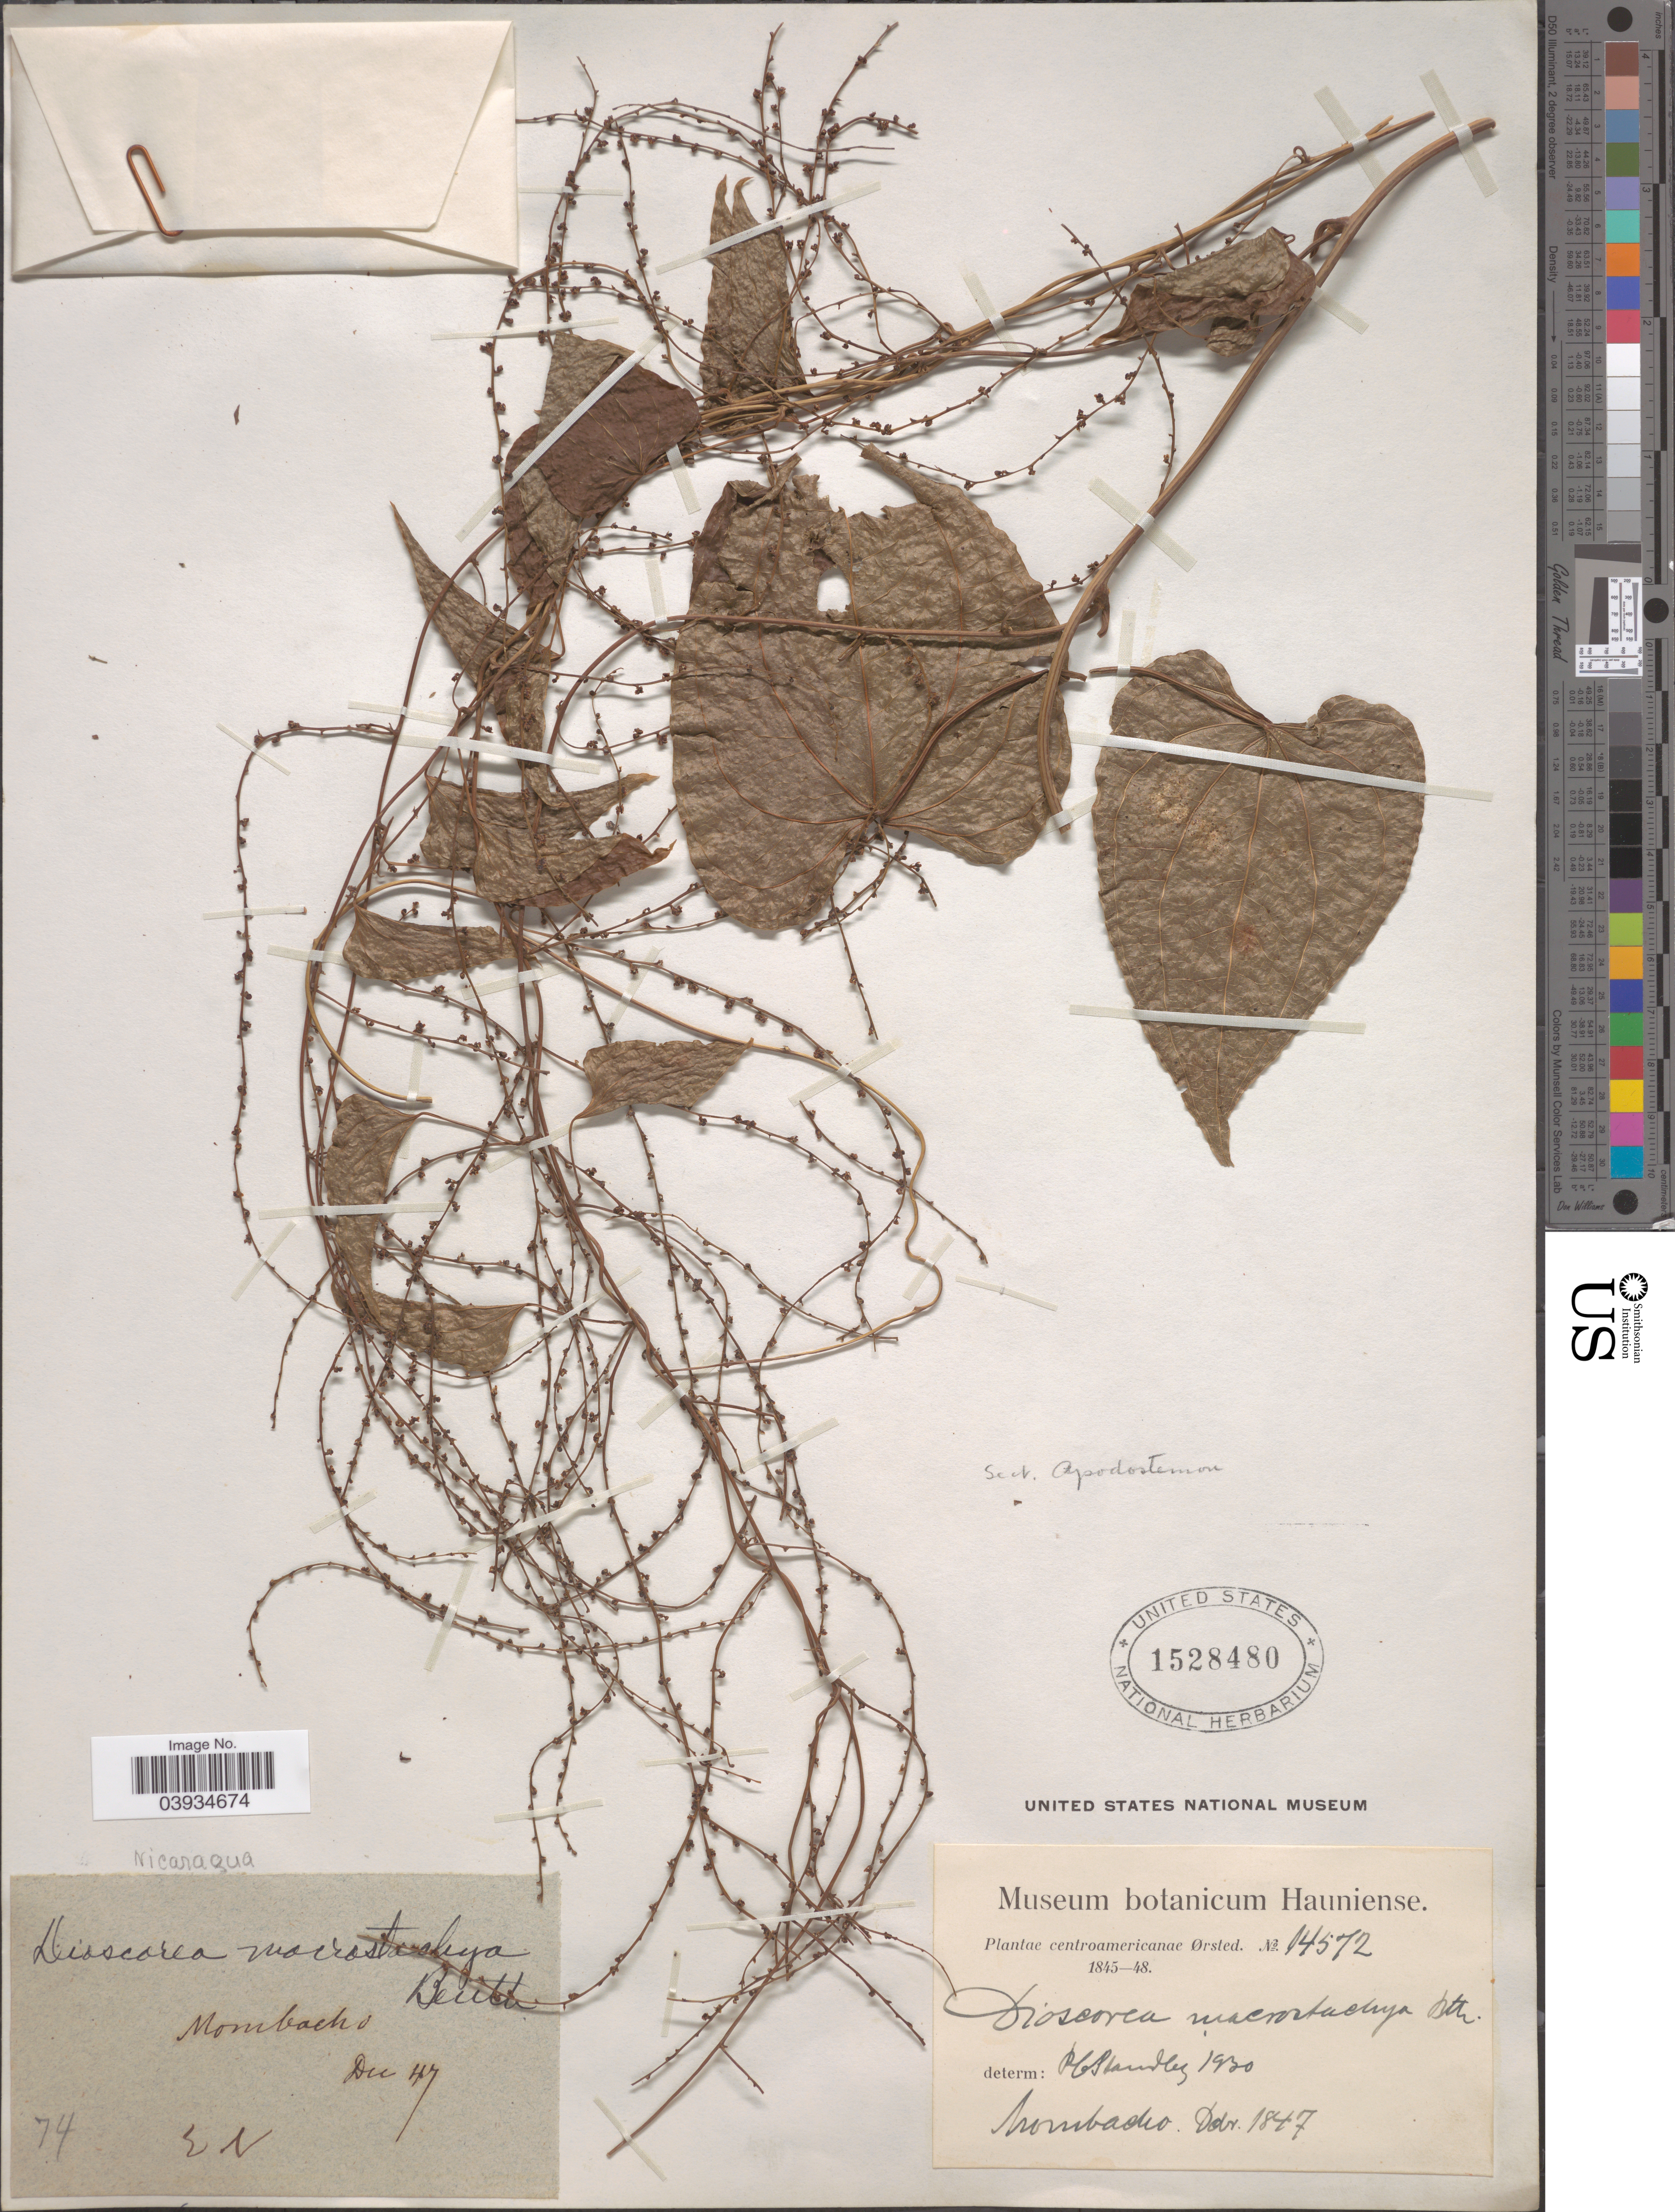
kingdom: Plantae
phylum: Tracheophyta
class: Liliopsida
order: Dioscoreales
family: Dioscoreaceae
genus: Dioscorea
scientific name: Dioscorea mexicana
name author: Scheidw.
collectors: Ørsted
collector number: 14572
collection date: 1847-12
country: Nicaragua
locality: Mombacho.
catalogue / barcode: US 1528480